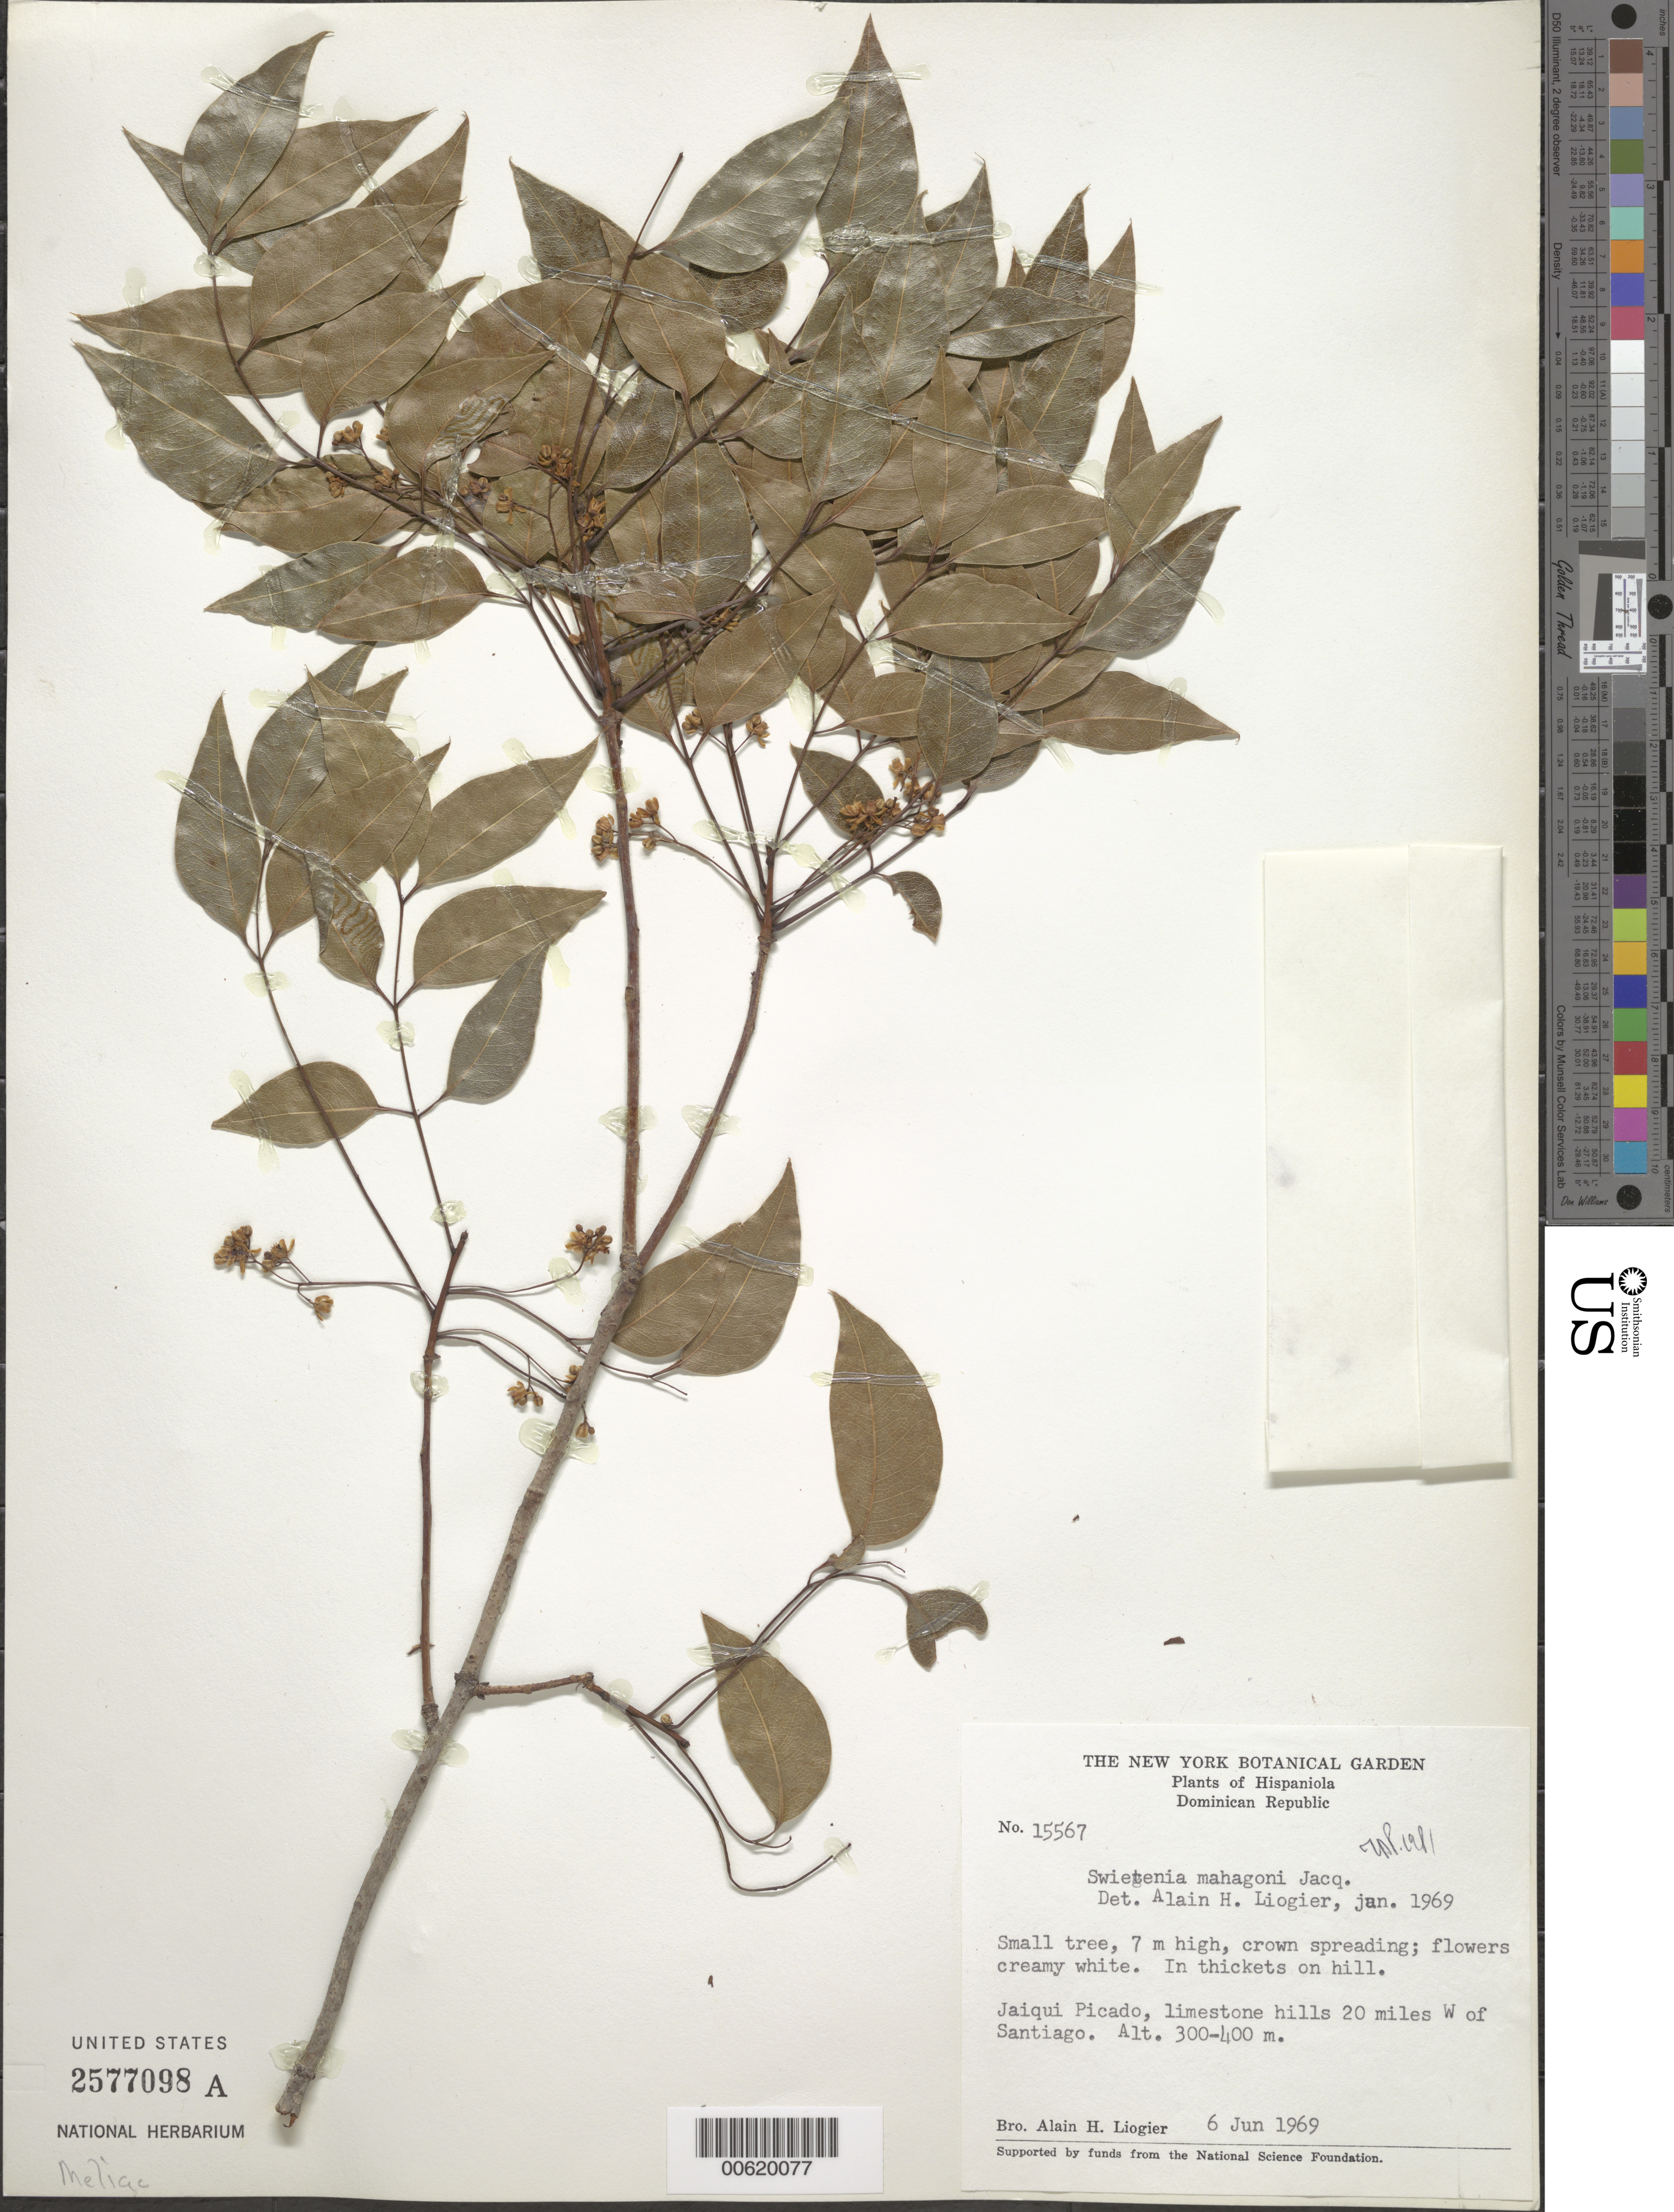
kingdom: Plantae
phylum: Tracheophyta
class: Magnoliopsida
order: Sapindales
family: Meliaceae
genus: Swietenia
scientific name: Swietenia mahagoni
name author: (L.) Jacq.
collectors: A. H. Liogier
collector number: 15567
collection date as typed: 06 Jun 1969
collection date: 1969-06-06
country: Dominican Republic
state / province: Santiago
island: Hispaniola Island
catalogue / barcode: US 2577098A